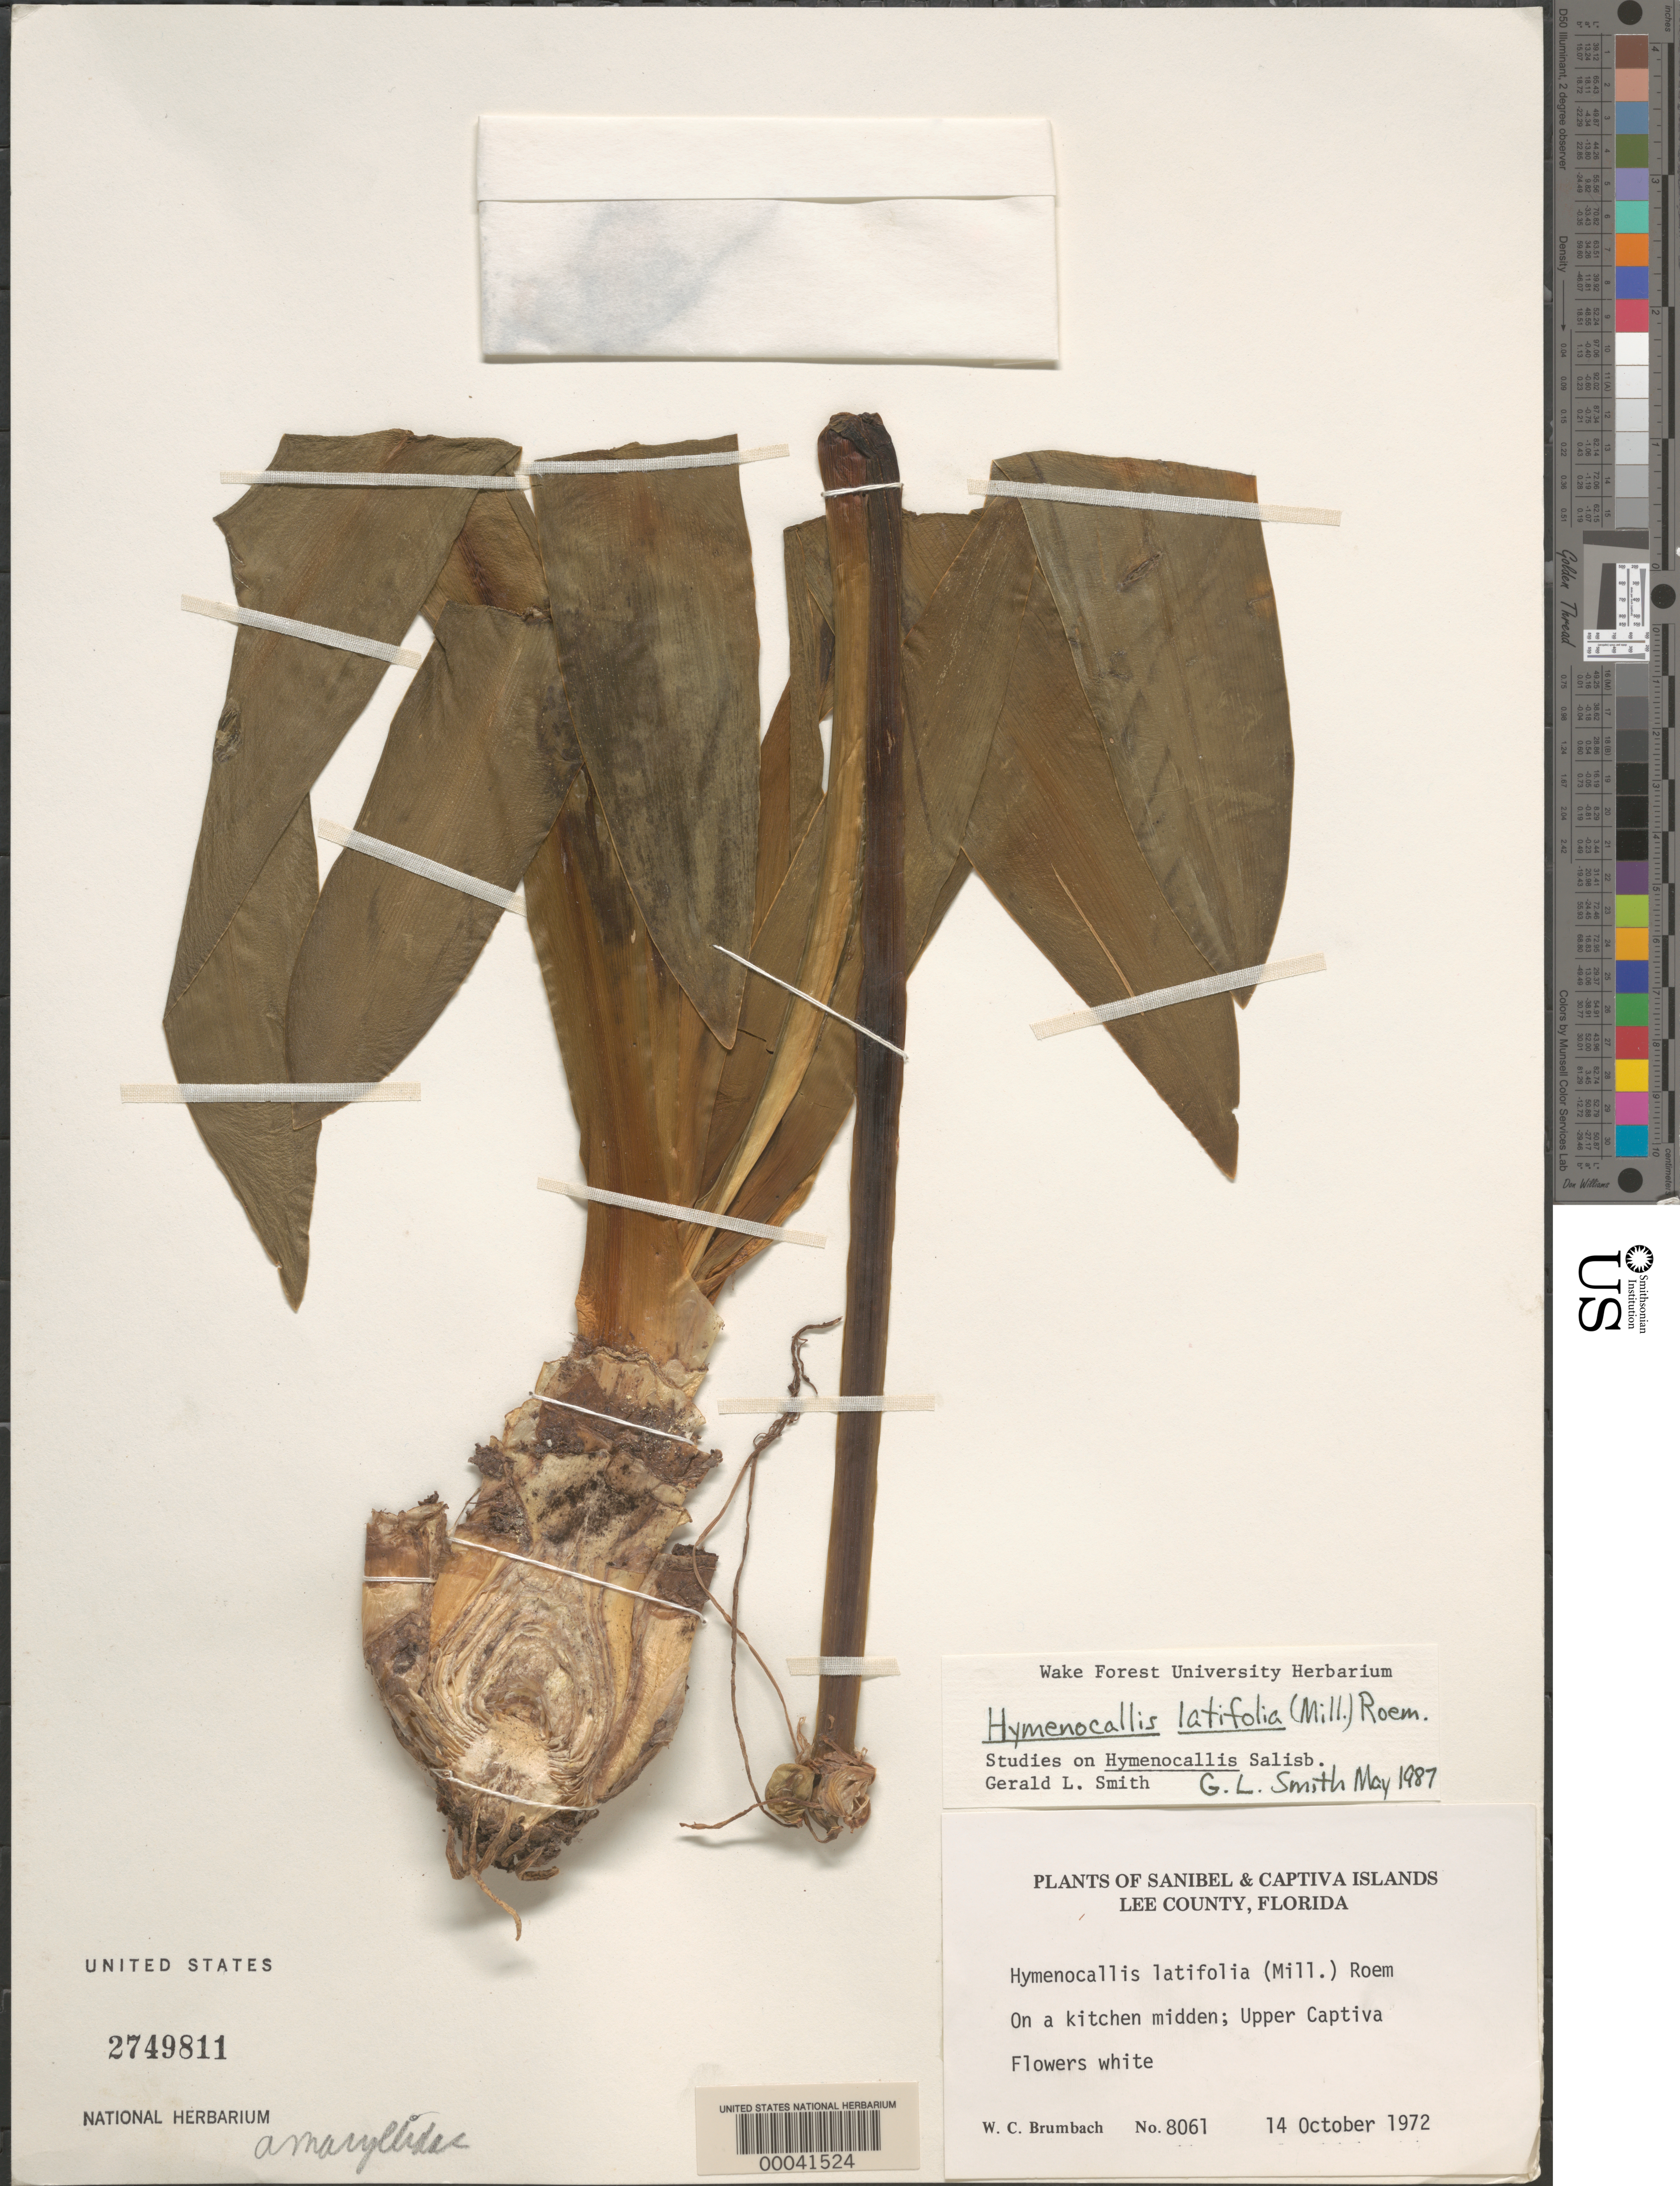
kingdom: Plantae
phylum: Tracheophyta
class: Liliopsida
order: Asparagales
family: Amaryllidaceae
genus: Hymenocallis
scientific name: Hymenocallis latifolia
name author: (Mill.) M. Roem.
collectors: W. C. Brumbach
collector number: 8061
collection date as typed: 14 Oct 1972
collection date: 1972-10-14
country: United States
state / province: Florida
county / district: Lee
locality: Upper captiva i.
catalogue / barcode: US 2749811